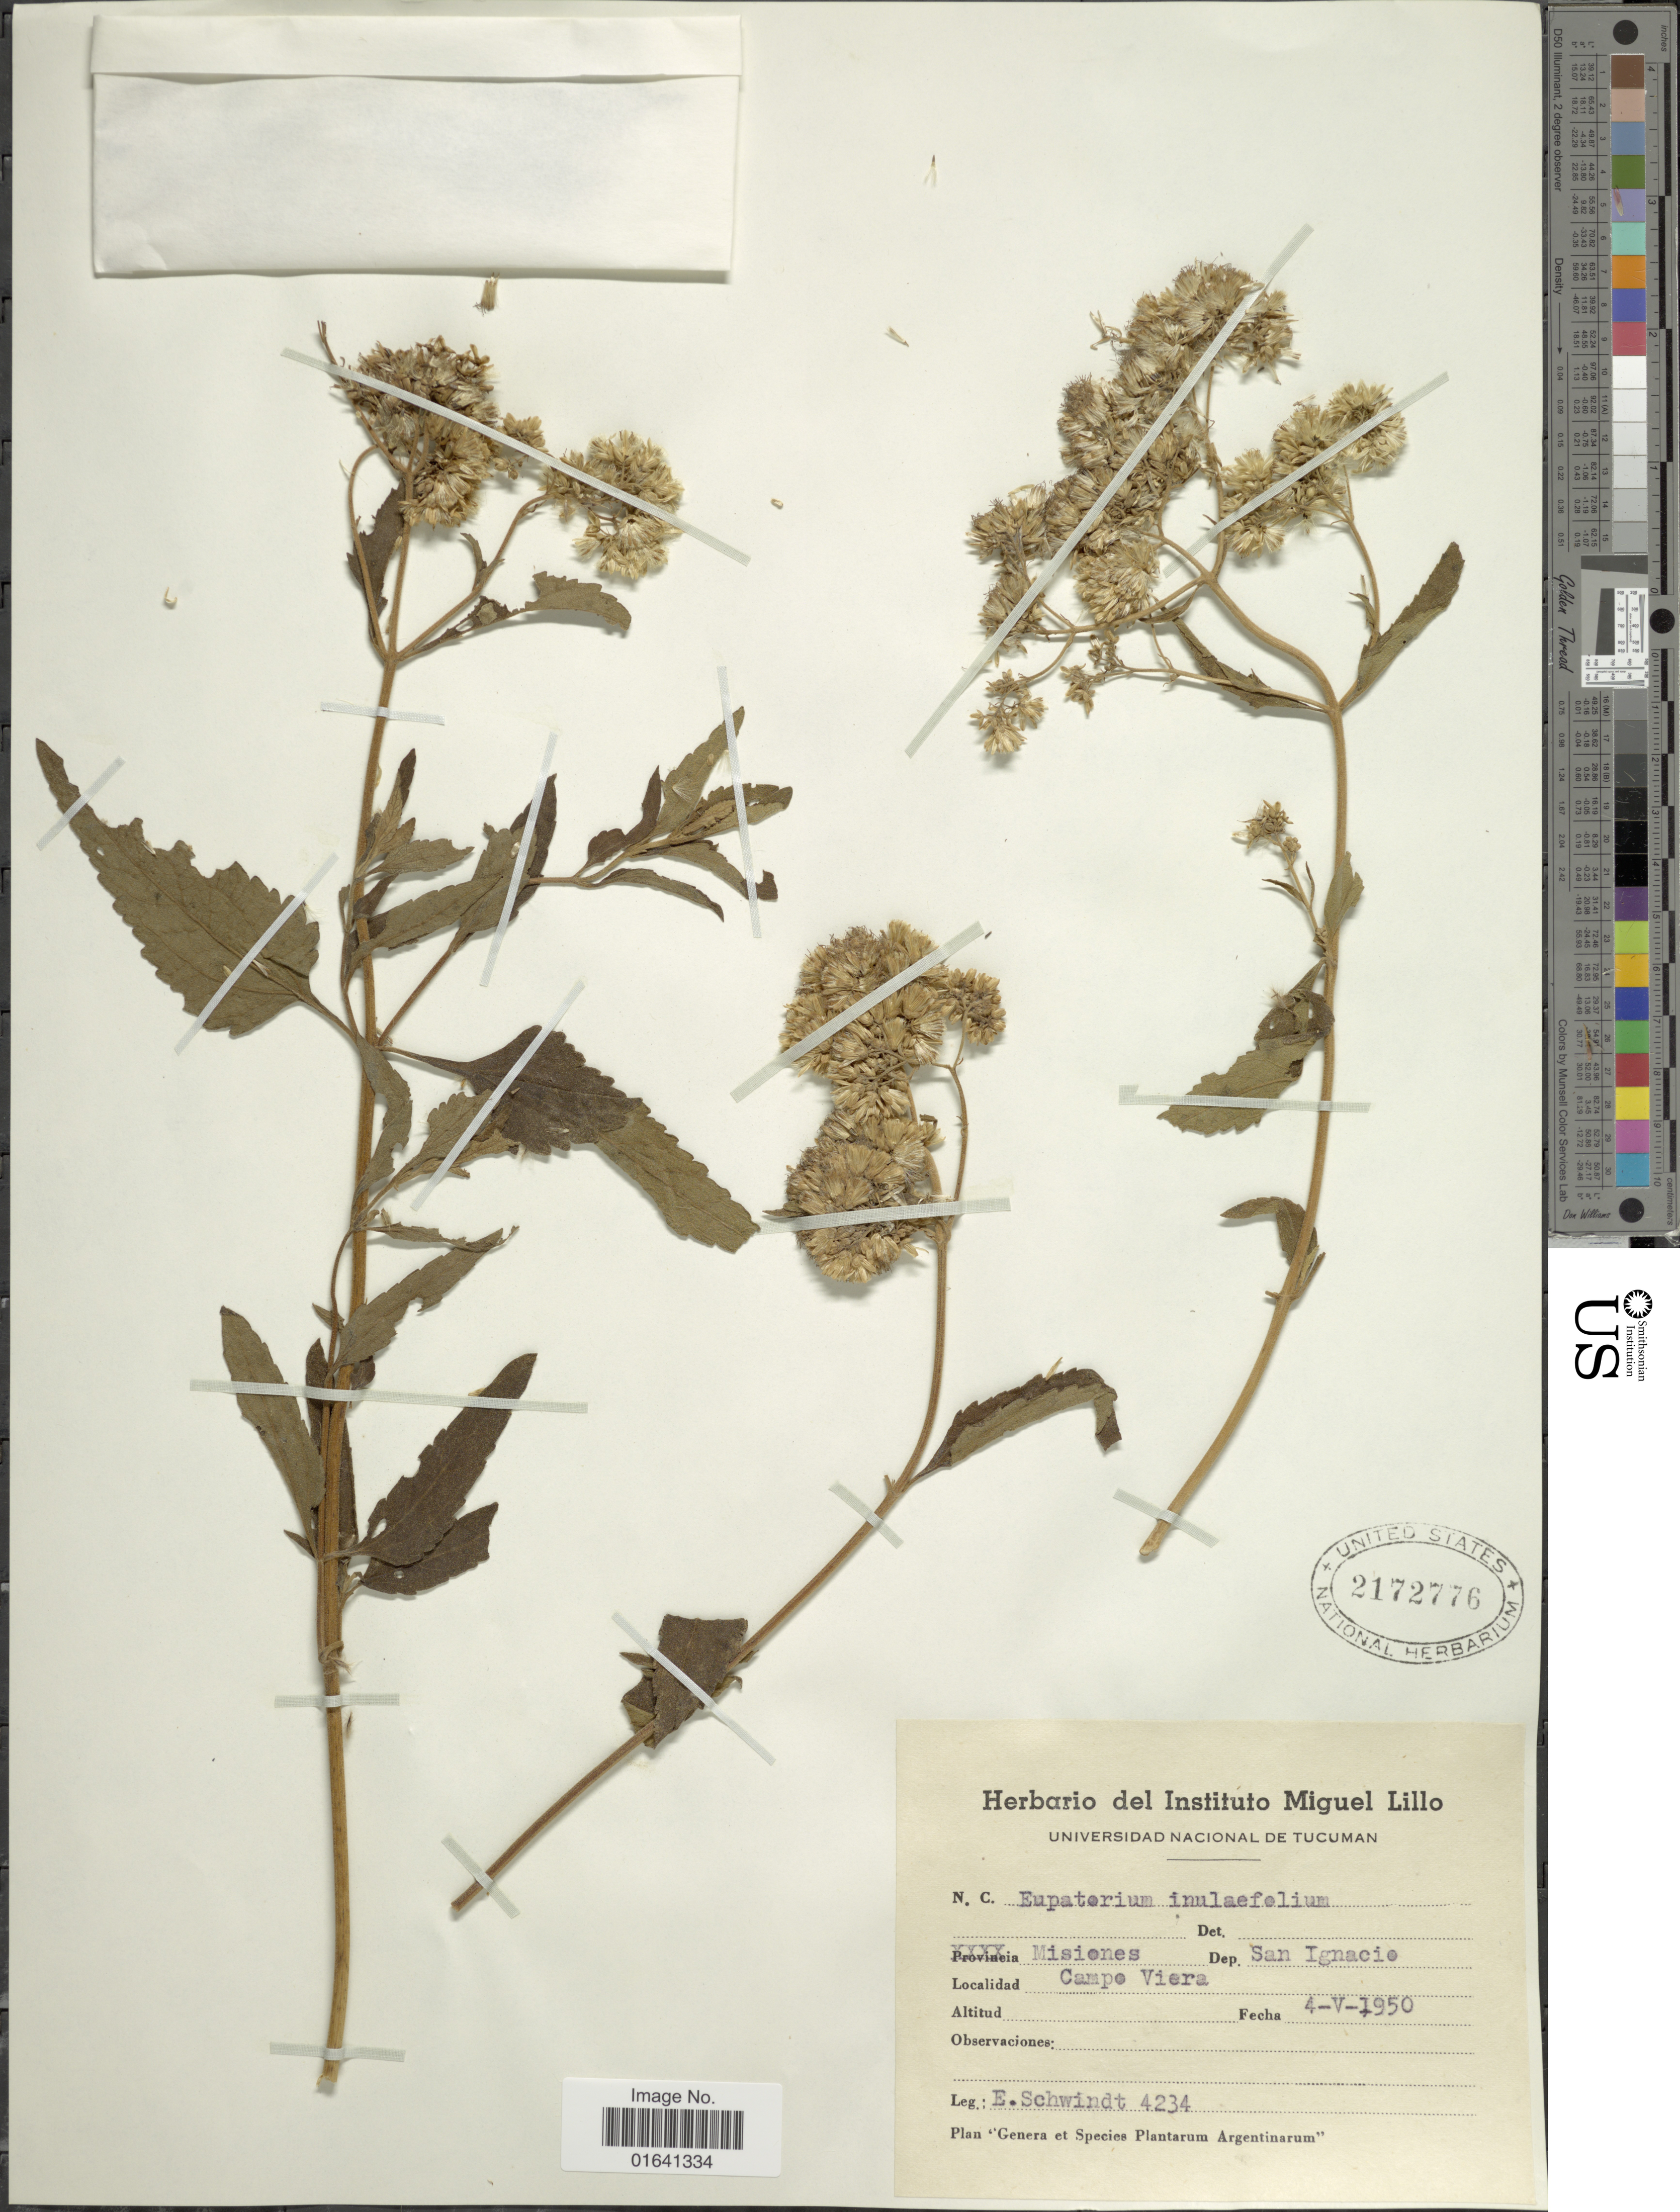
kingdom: Plantae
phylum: Tracheophyta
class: Magnoliopsida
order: Asterales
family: Asteraceae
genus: Austroeupatorium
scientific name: Austroeupatorium inulaefolium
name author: (Kunth) R.M. King & H. Rob.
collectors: E. Schwindt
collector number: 4234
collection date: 1950-05-04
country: Argentina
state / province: Misiones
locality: Dep. San Ignacio, Campe Viera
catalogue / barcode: US 2172776